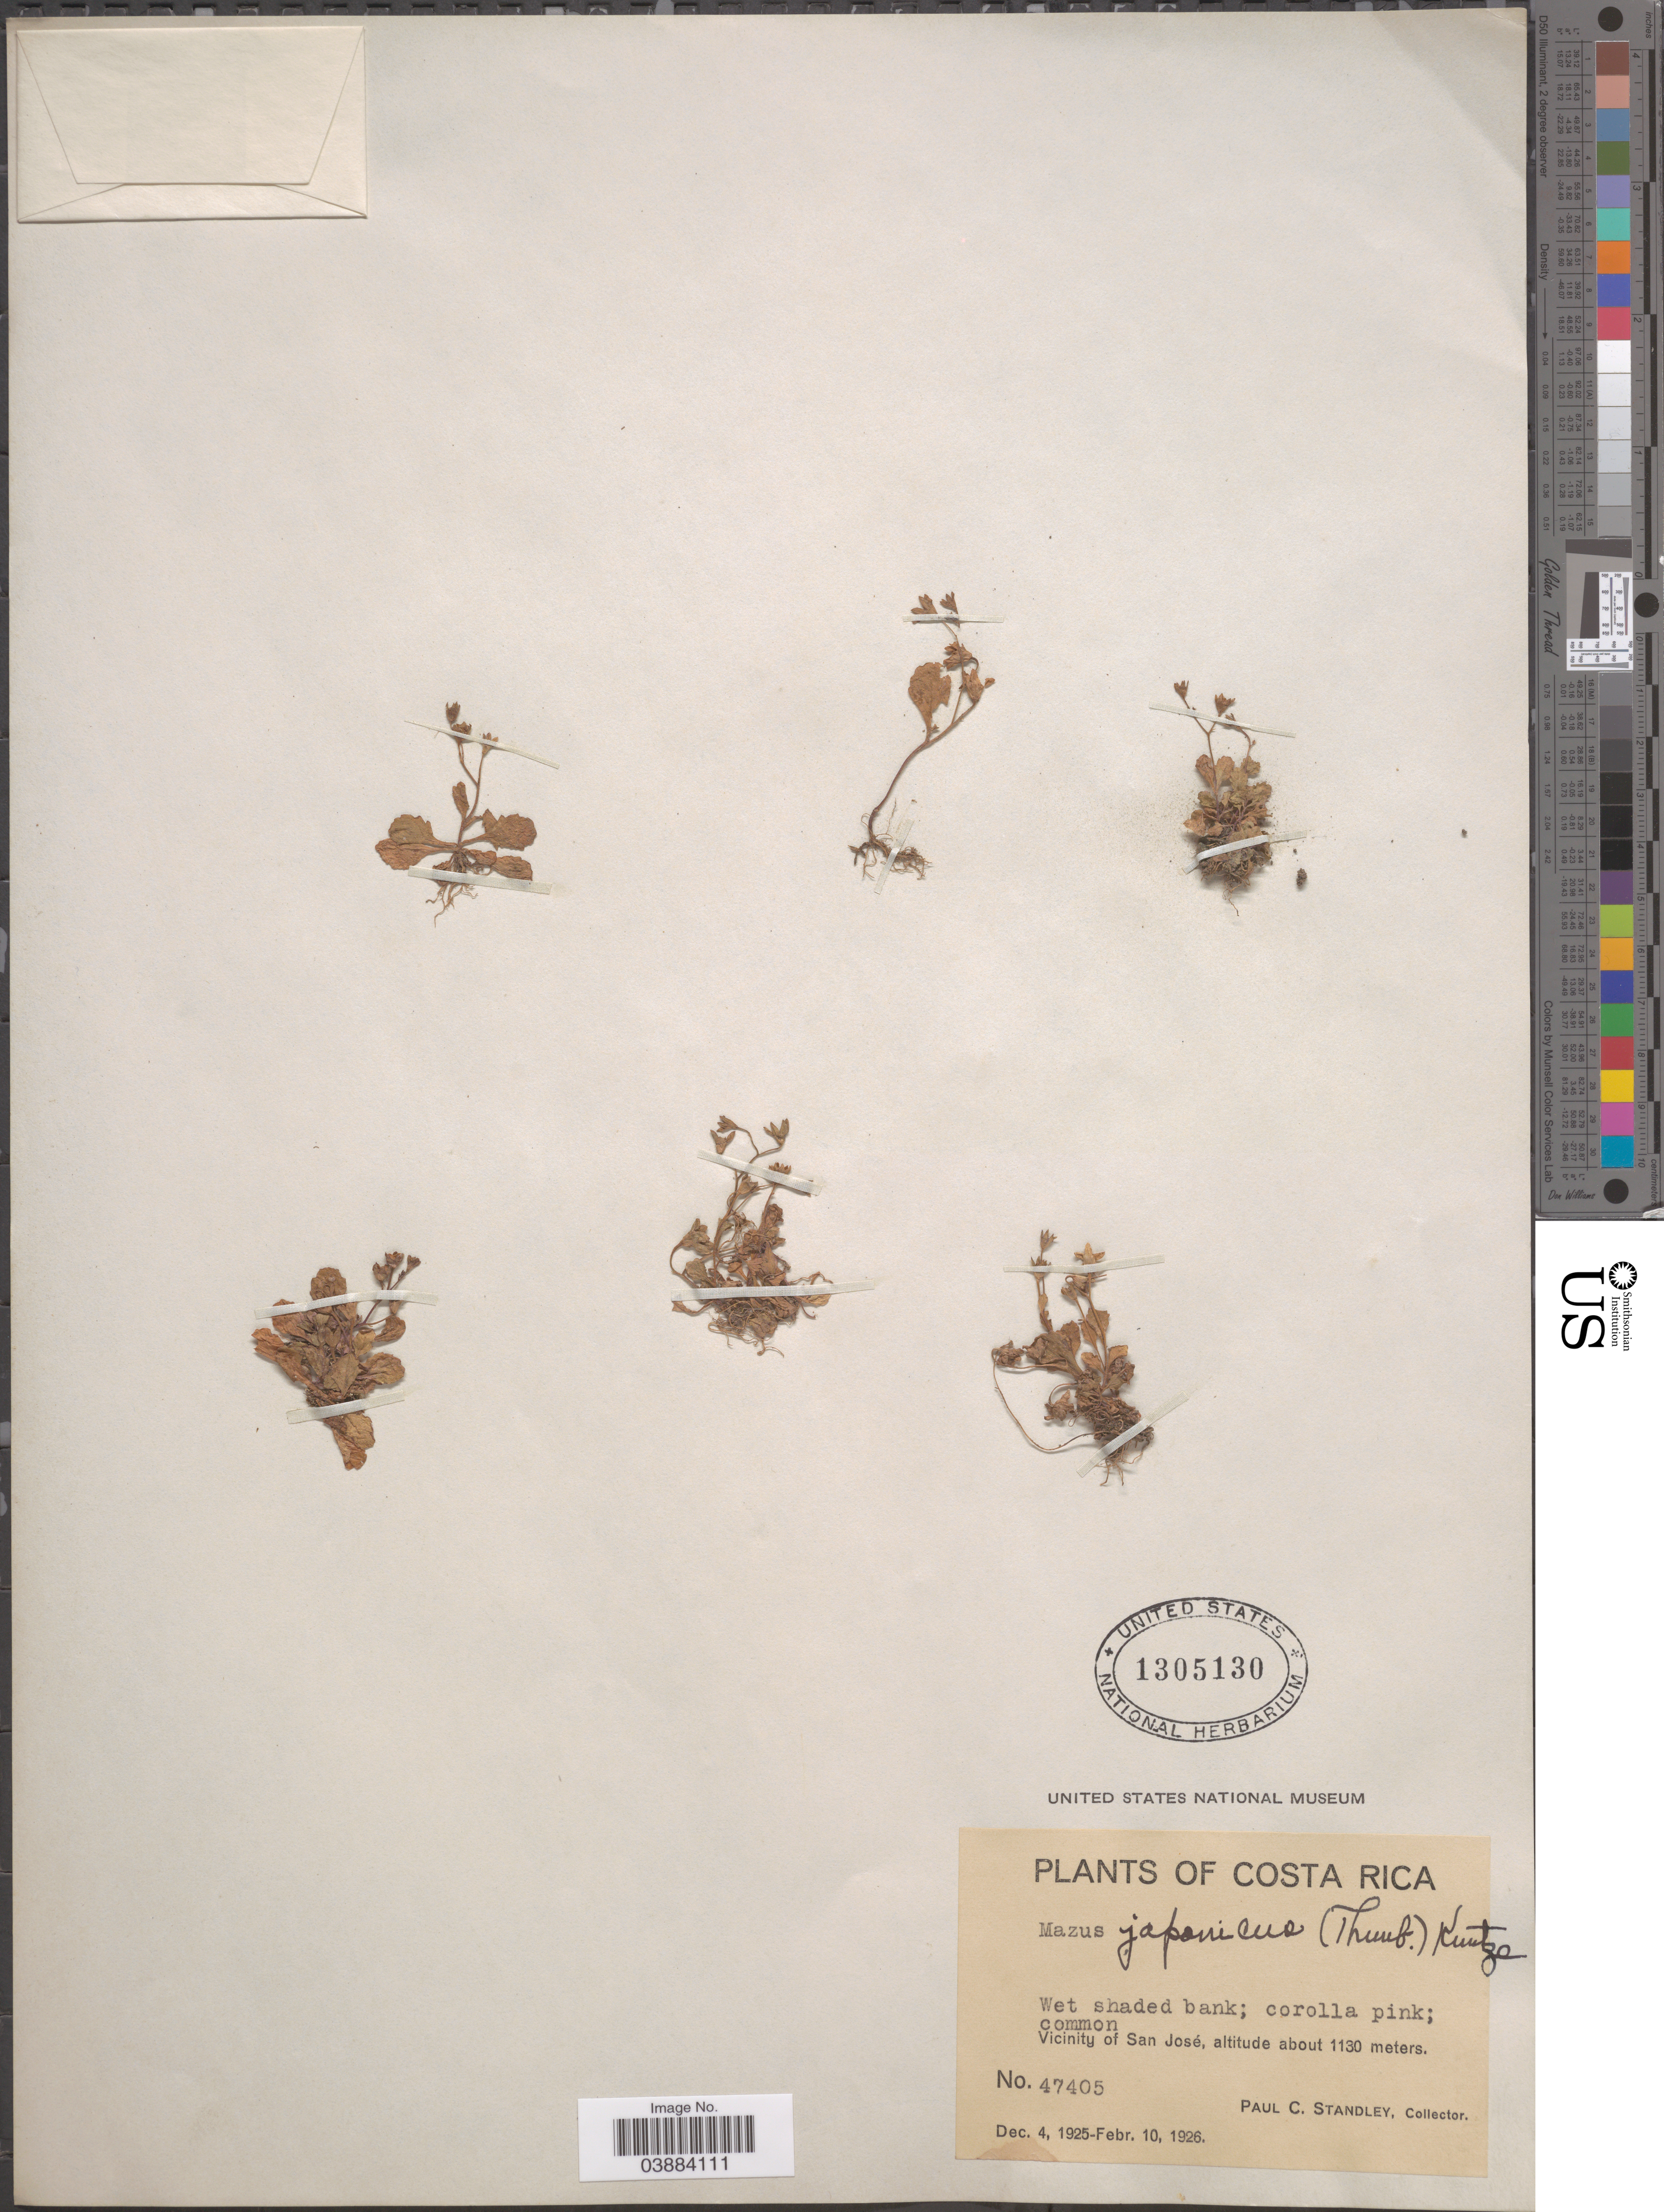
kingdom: Plantae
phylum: Tracheophyta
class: Magnoliopsida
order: Lamiales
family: Mazaceae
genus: Mazus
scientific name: Mazus japonicus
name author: (Thunb.) Kuntze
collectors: P. C. Standley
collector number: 47405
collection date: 1925-12-04/1926-02-10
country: Costa Rica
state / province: San José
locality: Vicinity of San José.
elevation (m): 1130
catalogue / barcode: US 1305130